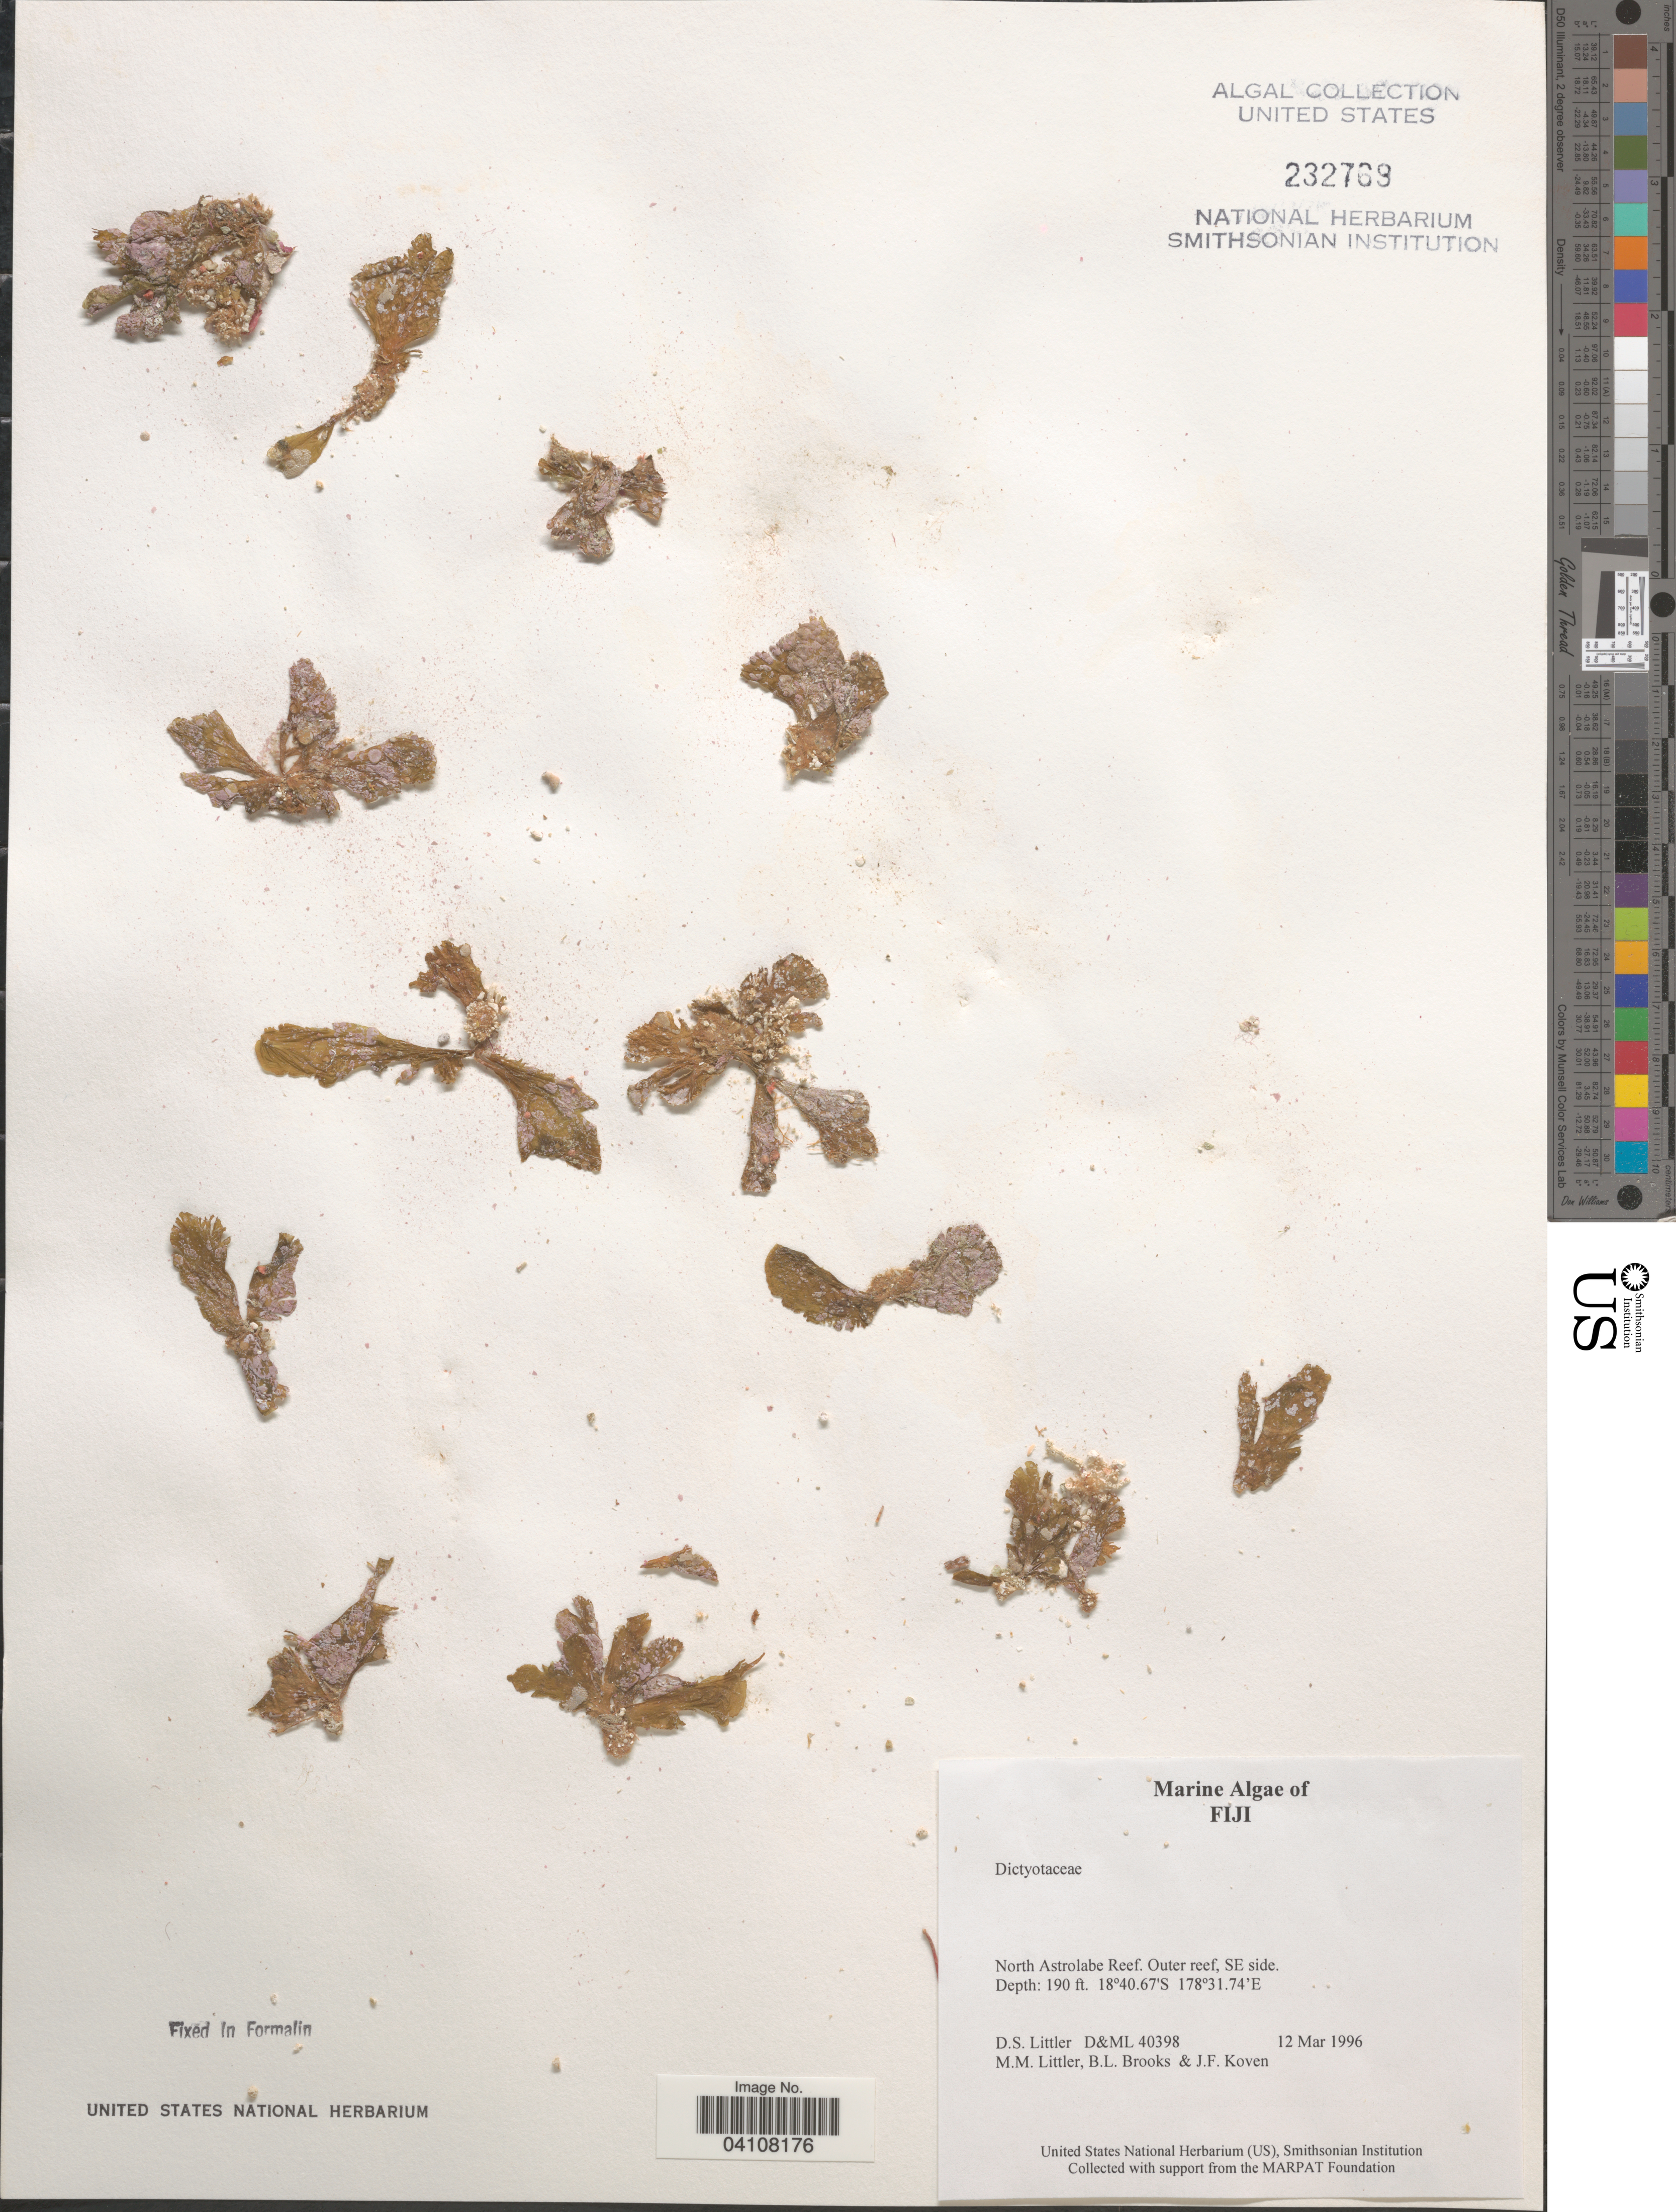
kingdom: Plantae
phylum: Rhodophyta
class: Florideophyceae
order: Rhodymeniales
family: Rhodymeniaceae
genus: Botryocladia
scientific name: Botryocladia enteromorpha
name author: (Harv.) W.E. Schmidt et al. in W.E. Schmidt et al.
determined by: Algae name updating Project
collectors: D. S. Littler, B. Brooks & J. Koven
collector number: D&ML40398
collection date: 1996-03-12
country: Fiji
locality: North Astrolabe Reef. Outer reef, SE side.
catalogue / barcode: US 232769